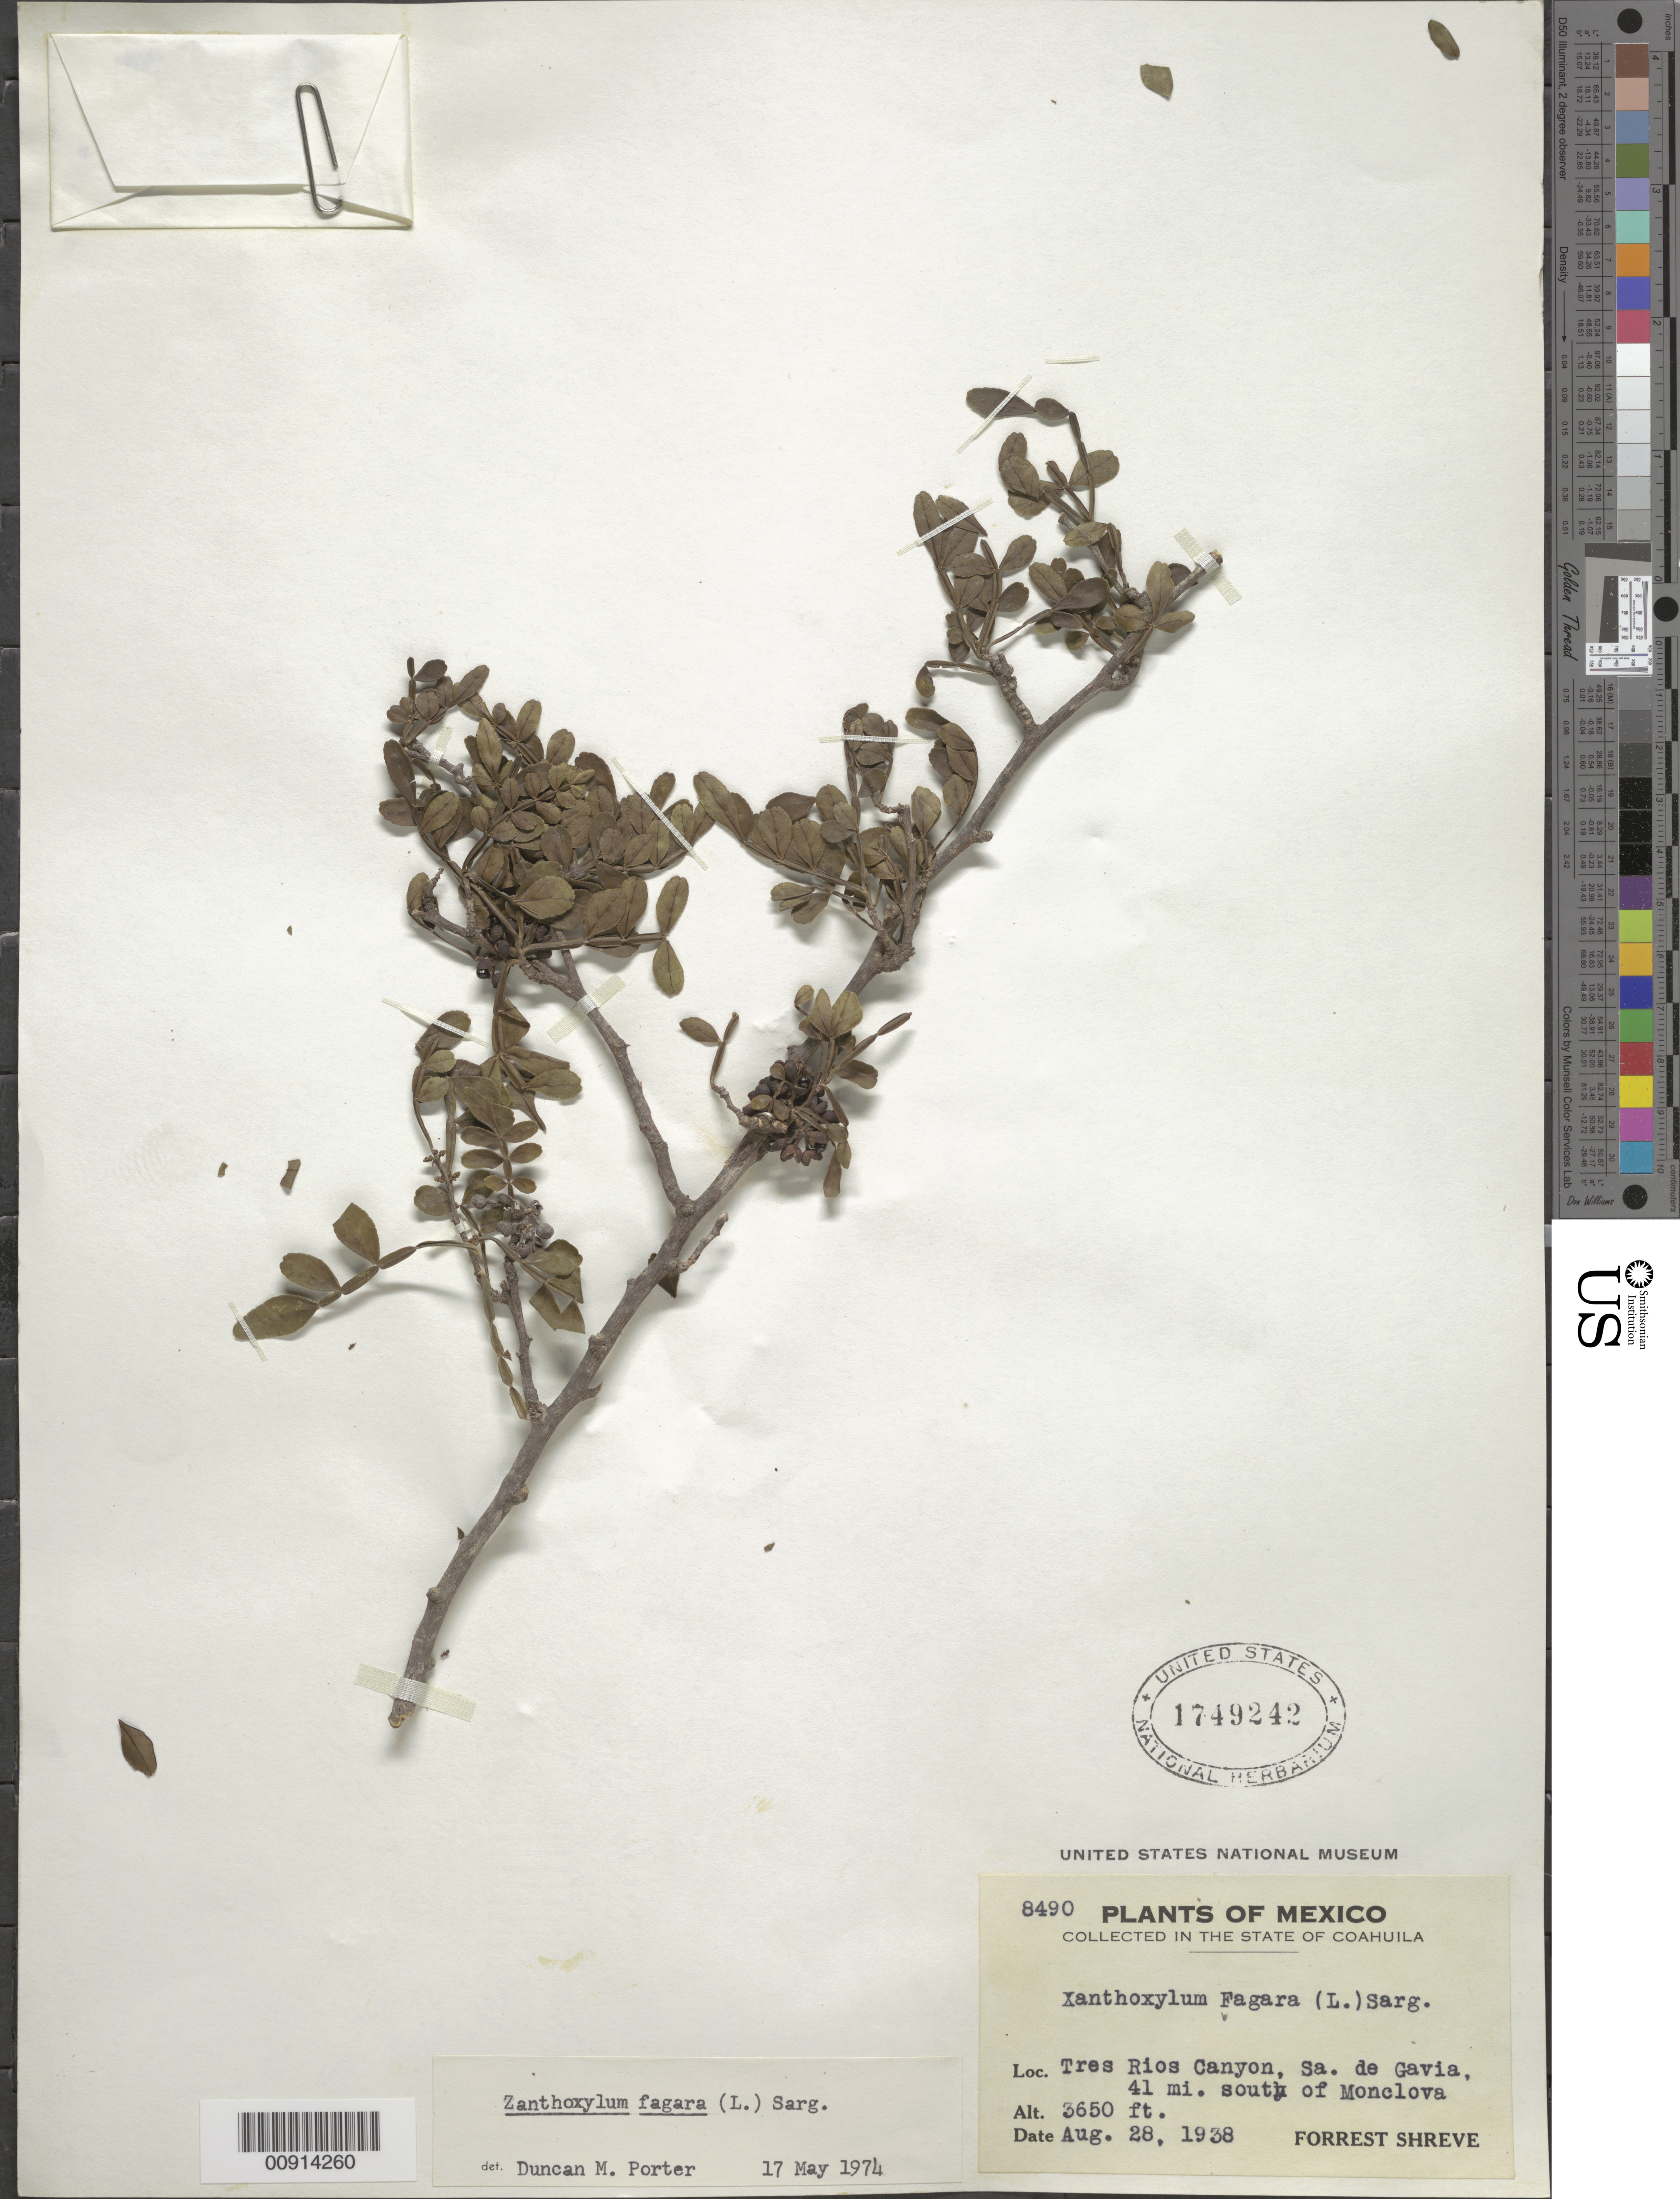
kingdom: Plantae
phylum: Tracheophyta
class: Magnoliopsida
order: Sapindales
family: Rutaceae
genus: Zanthoxylum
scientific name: Zanthoxylum fagara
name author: (L.) Sarg.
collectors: F. Shreve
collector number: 8490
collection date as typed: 28 Aug 1938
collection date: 1938-08-28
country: Mexico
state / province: Coahuila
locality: Tres Rios Canyon, Sa. de Gavia, 41 mi. south of Monclova, Coahuila.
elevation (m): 1113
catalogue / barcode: US 1749242